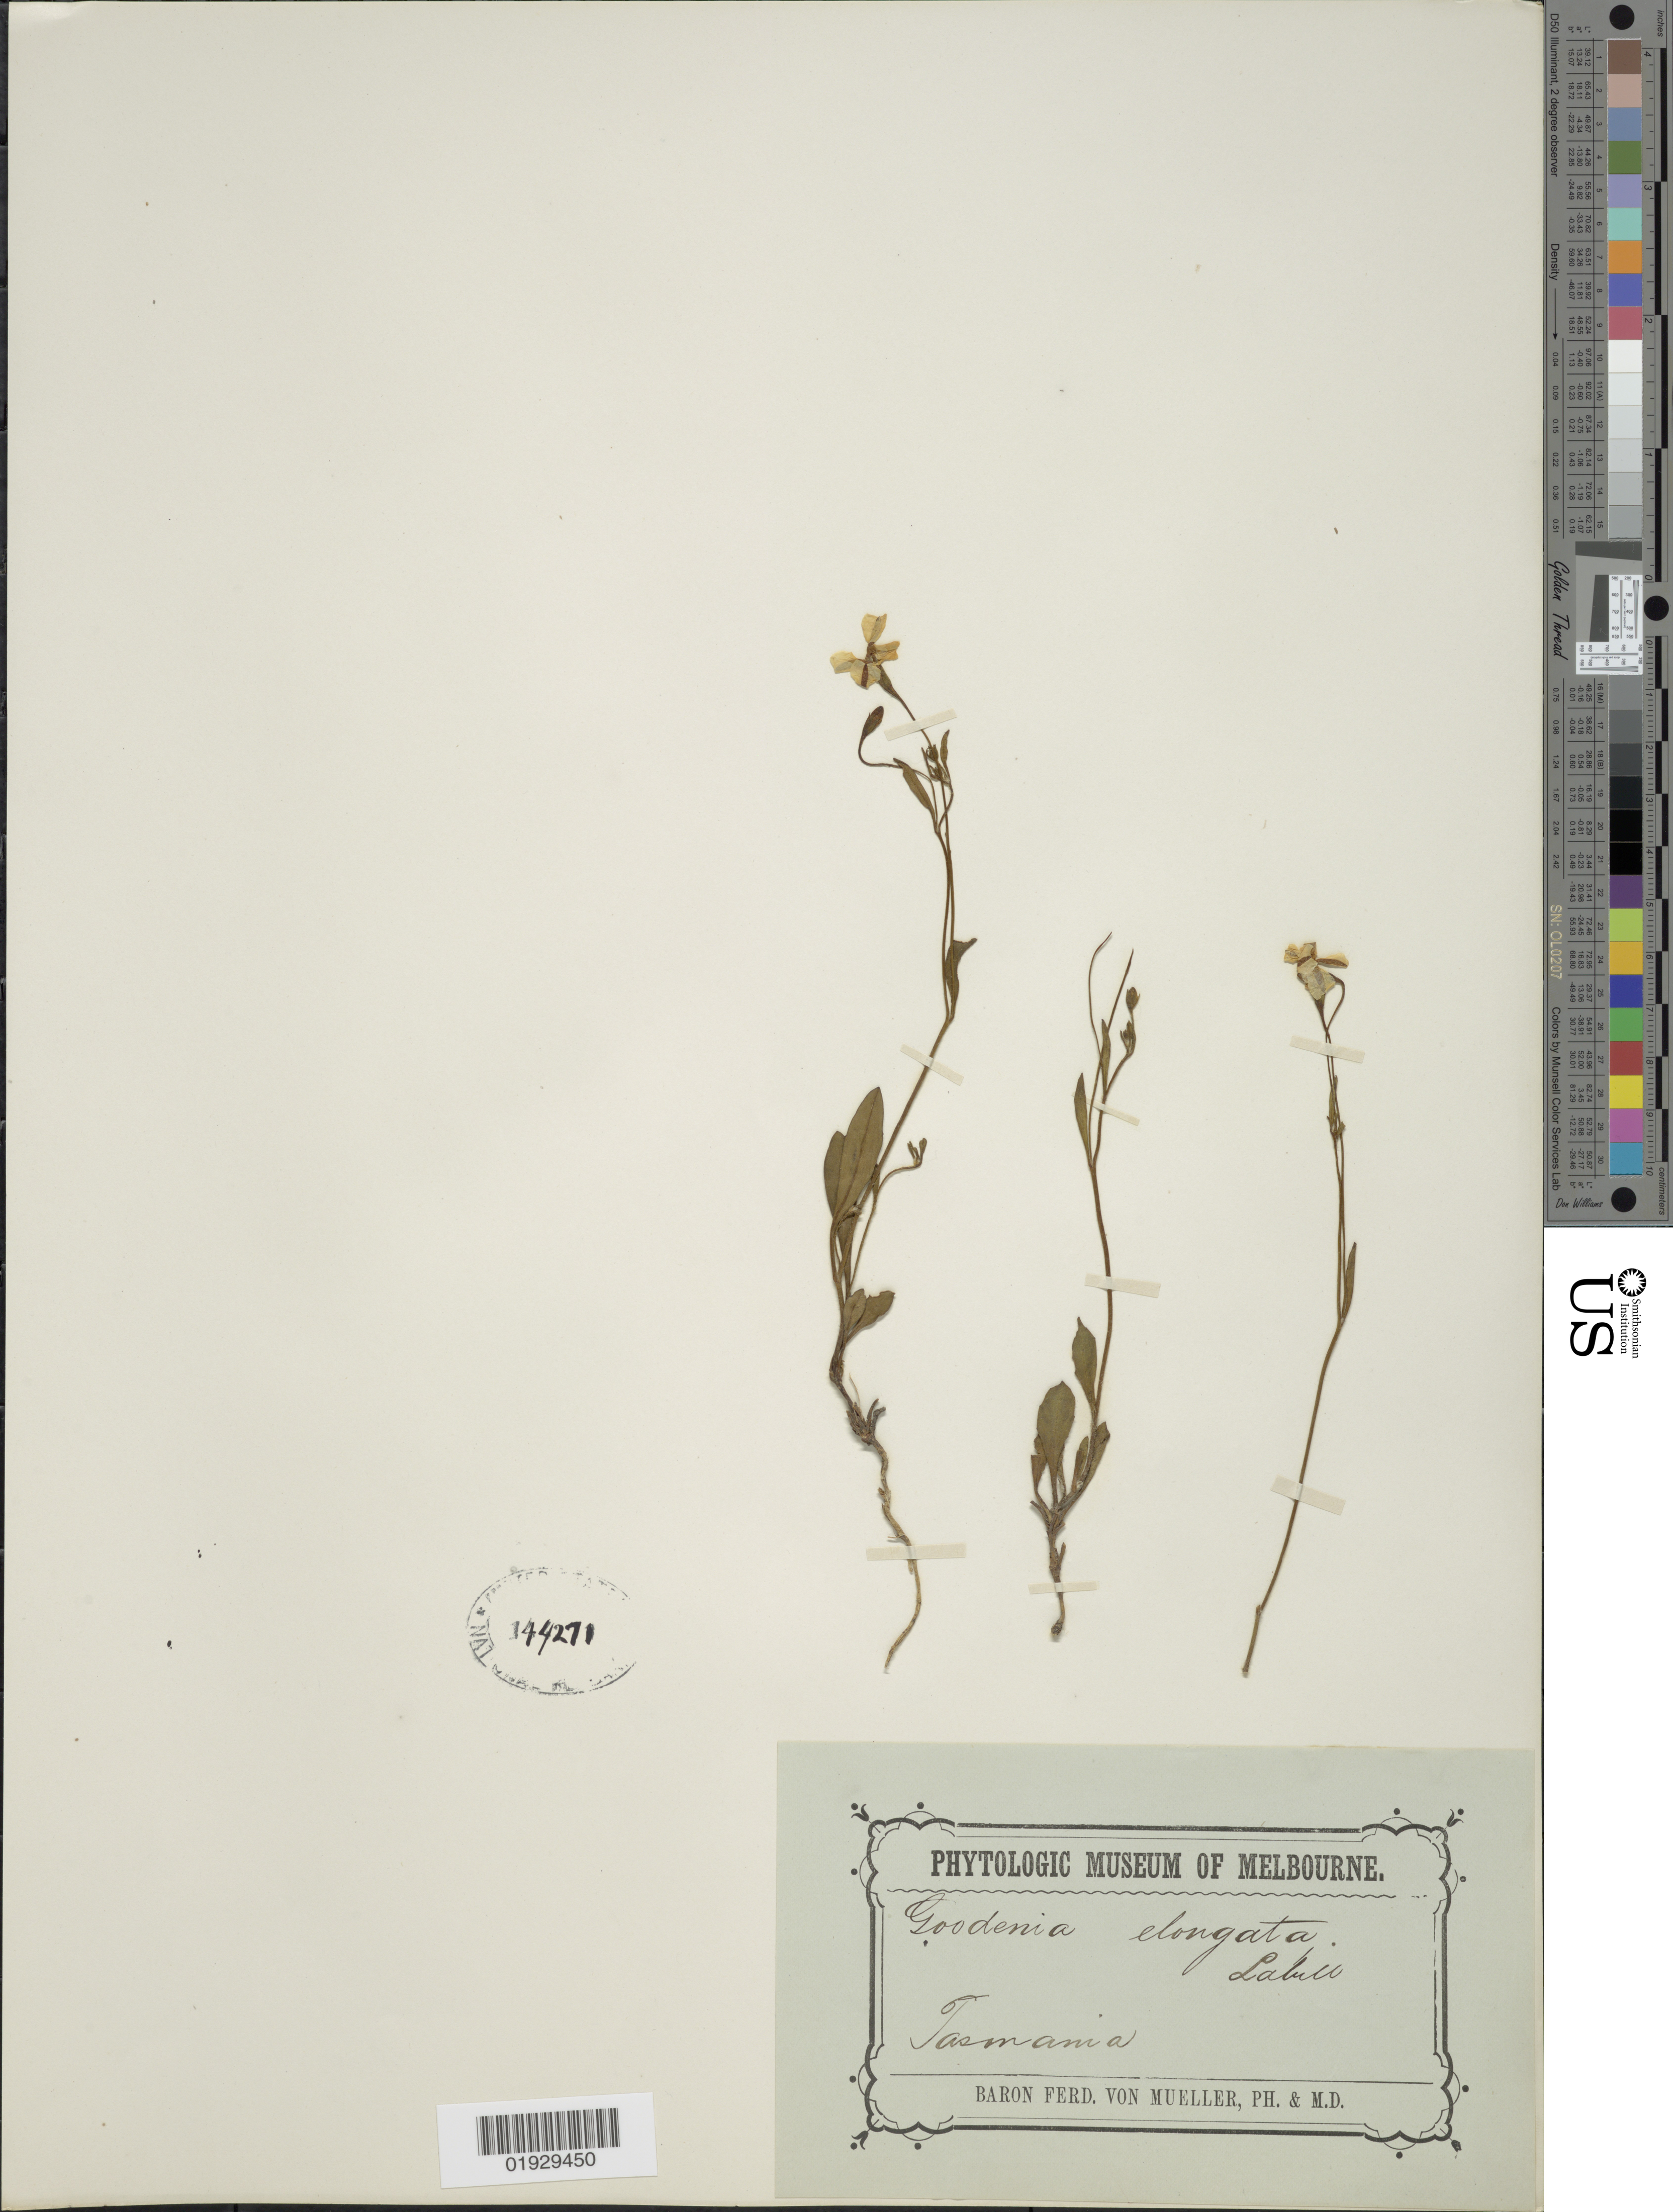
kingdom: Plantae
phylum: Tracheophyta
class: Magnoliopsida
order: Asterales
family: Goodeniaceae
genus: Goodenia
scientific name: Goodenia elongata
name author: Labill.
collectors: F. von Mueller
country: Australia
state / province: Tasmania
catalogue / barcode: US 144271